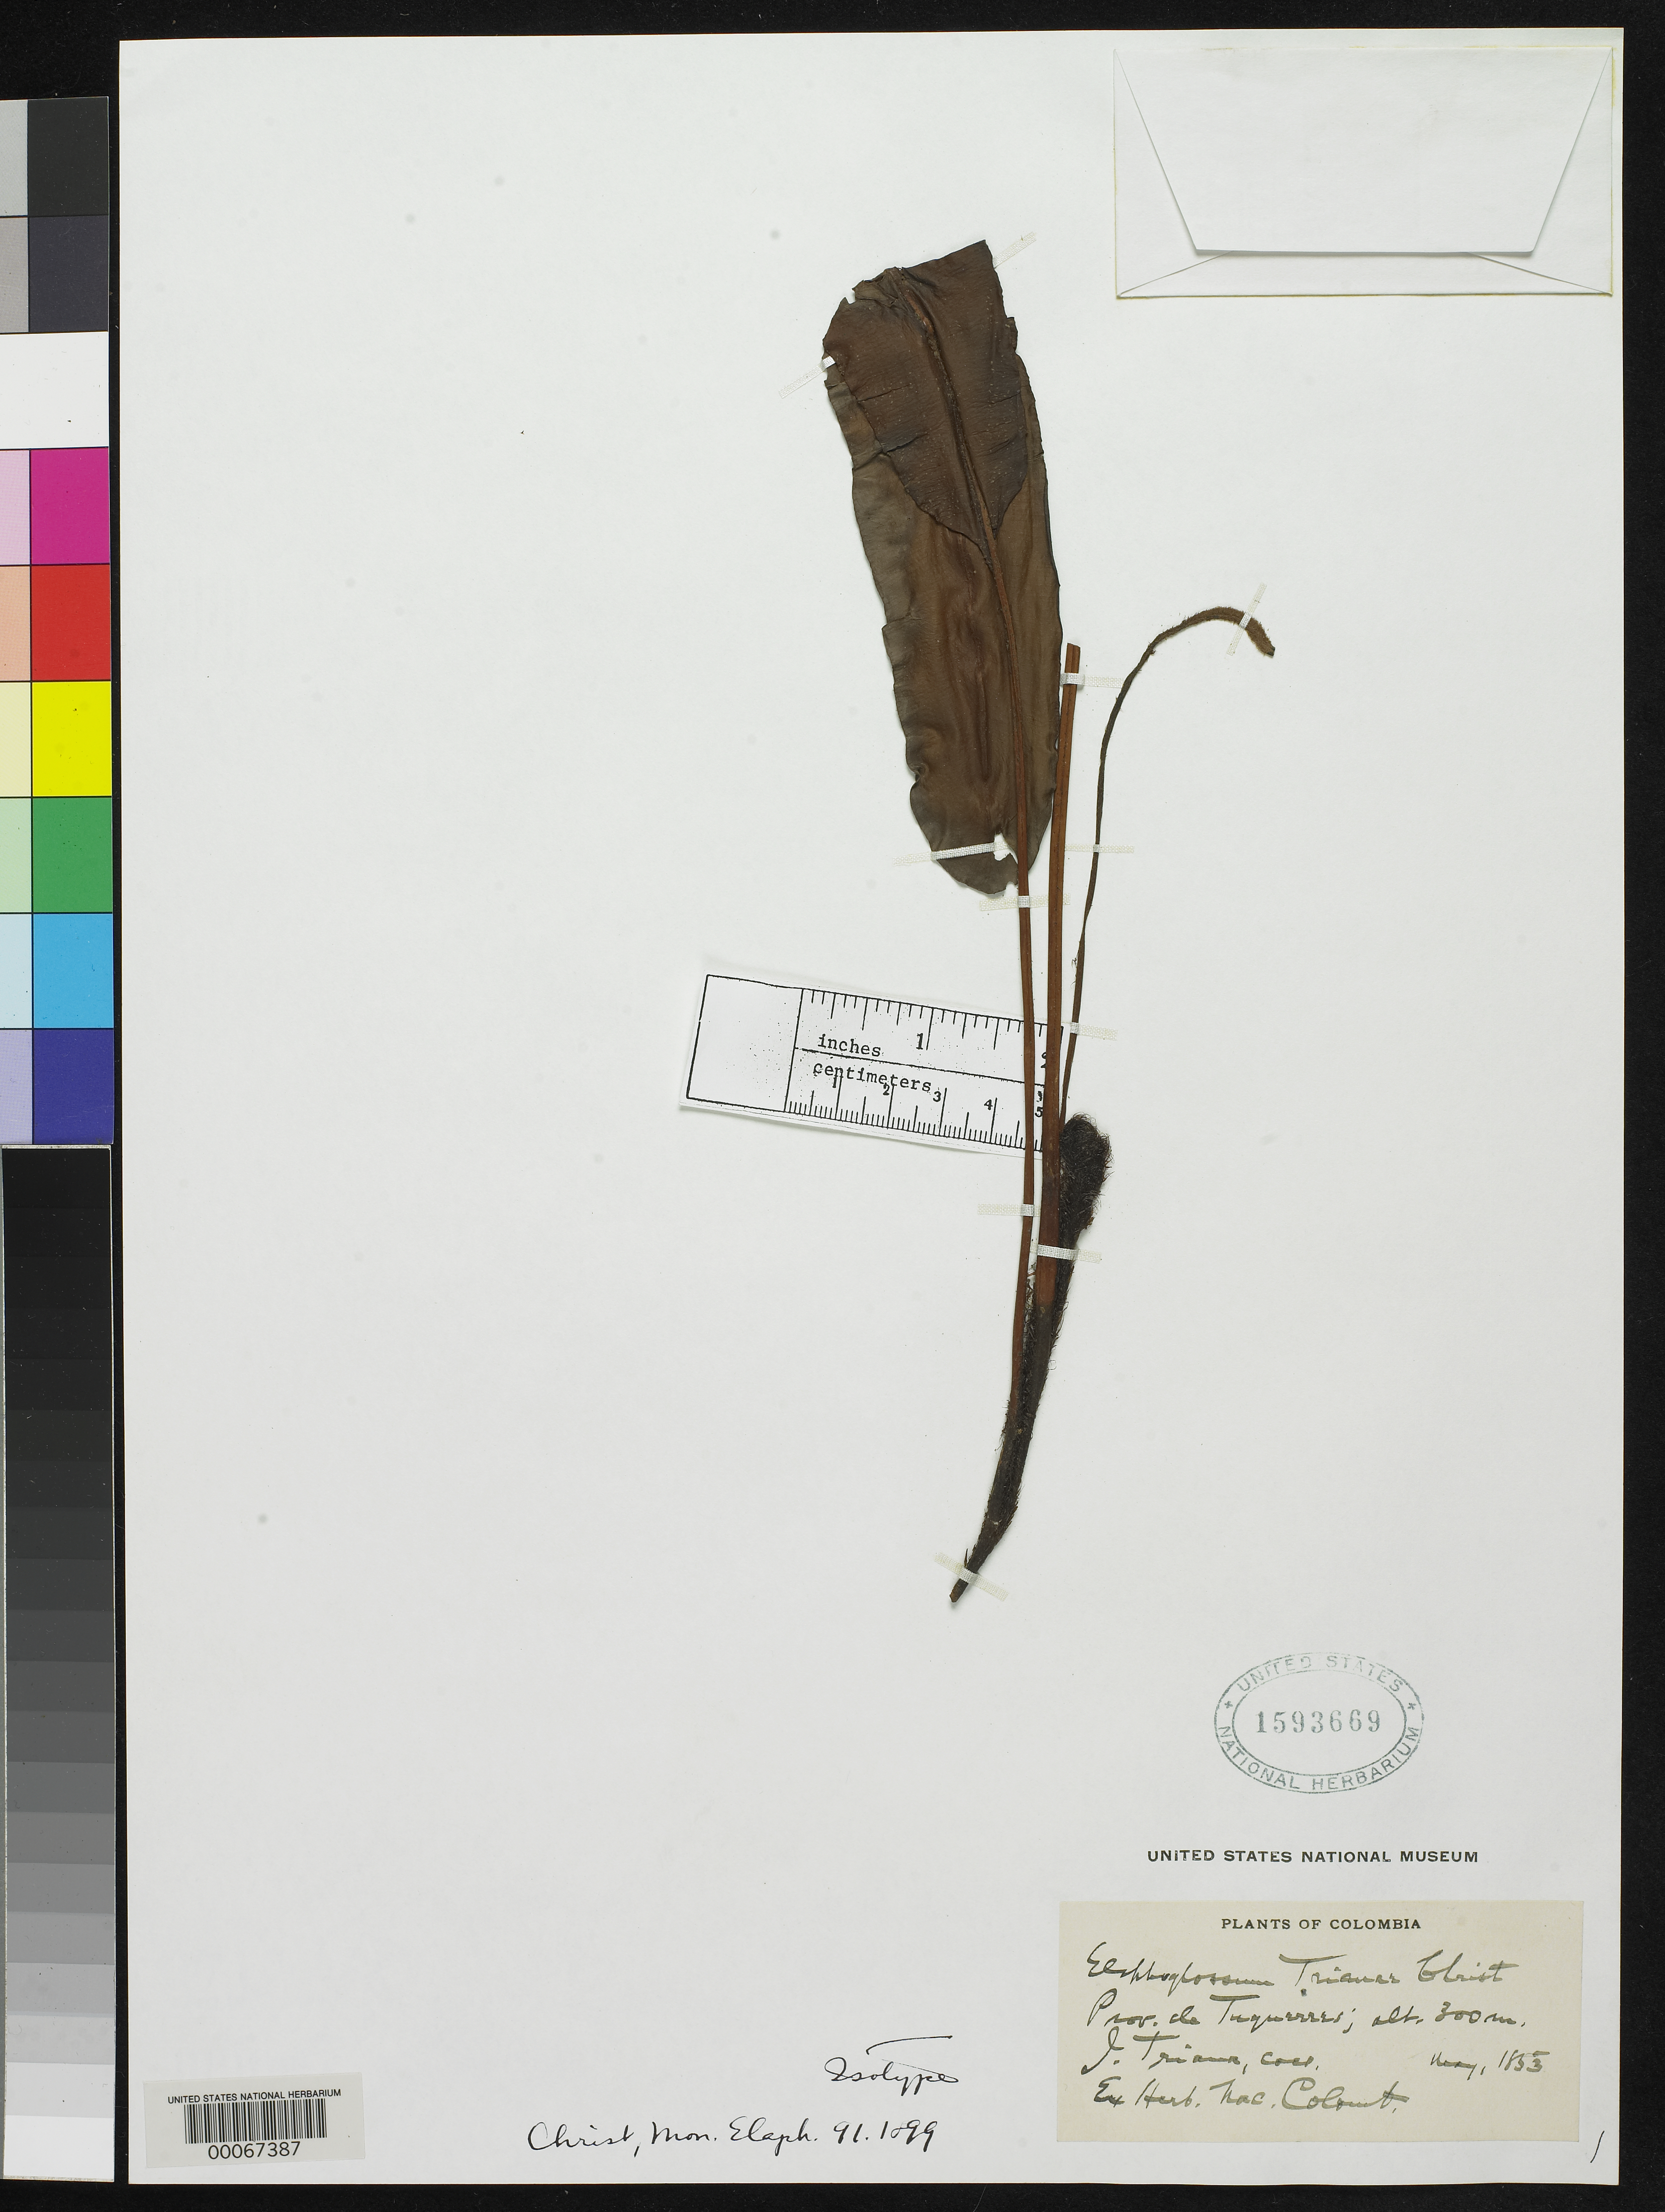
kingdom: Plantae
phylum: Tracheophyta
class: Polypodiopsida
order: Polypodiales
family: Dryopteridaceae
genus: Elaphoglossum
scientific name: Elaphoglossum trianae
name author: Christ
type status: Type Collection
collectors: J. J. Triana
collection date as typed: May 1853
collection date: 1853-05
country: Colombia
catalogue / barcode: US 1593669